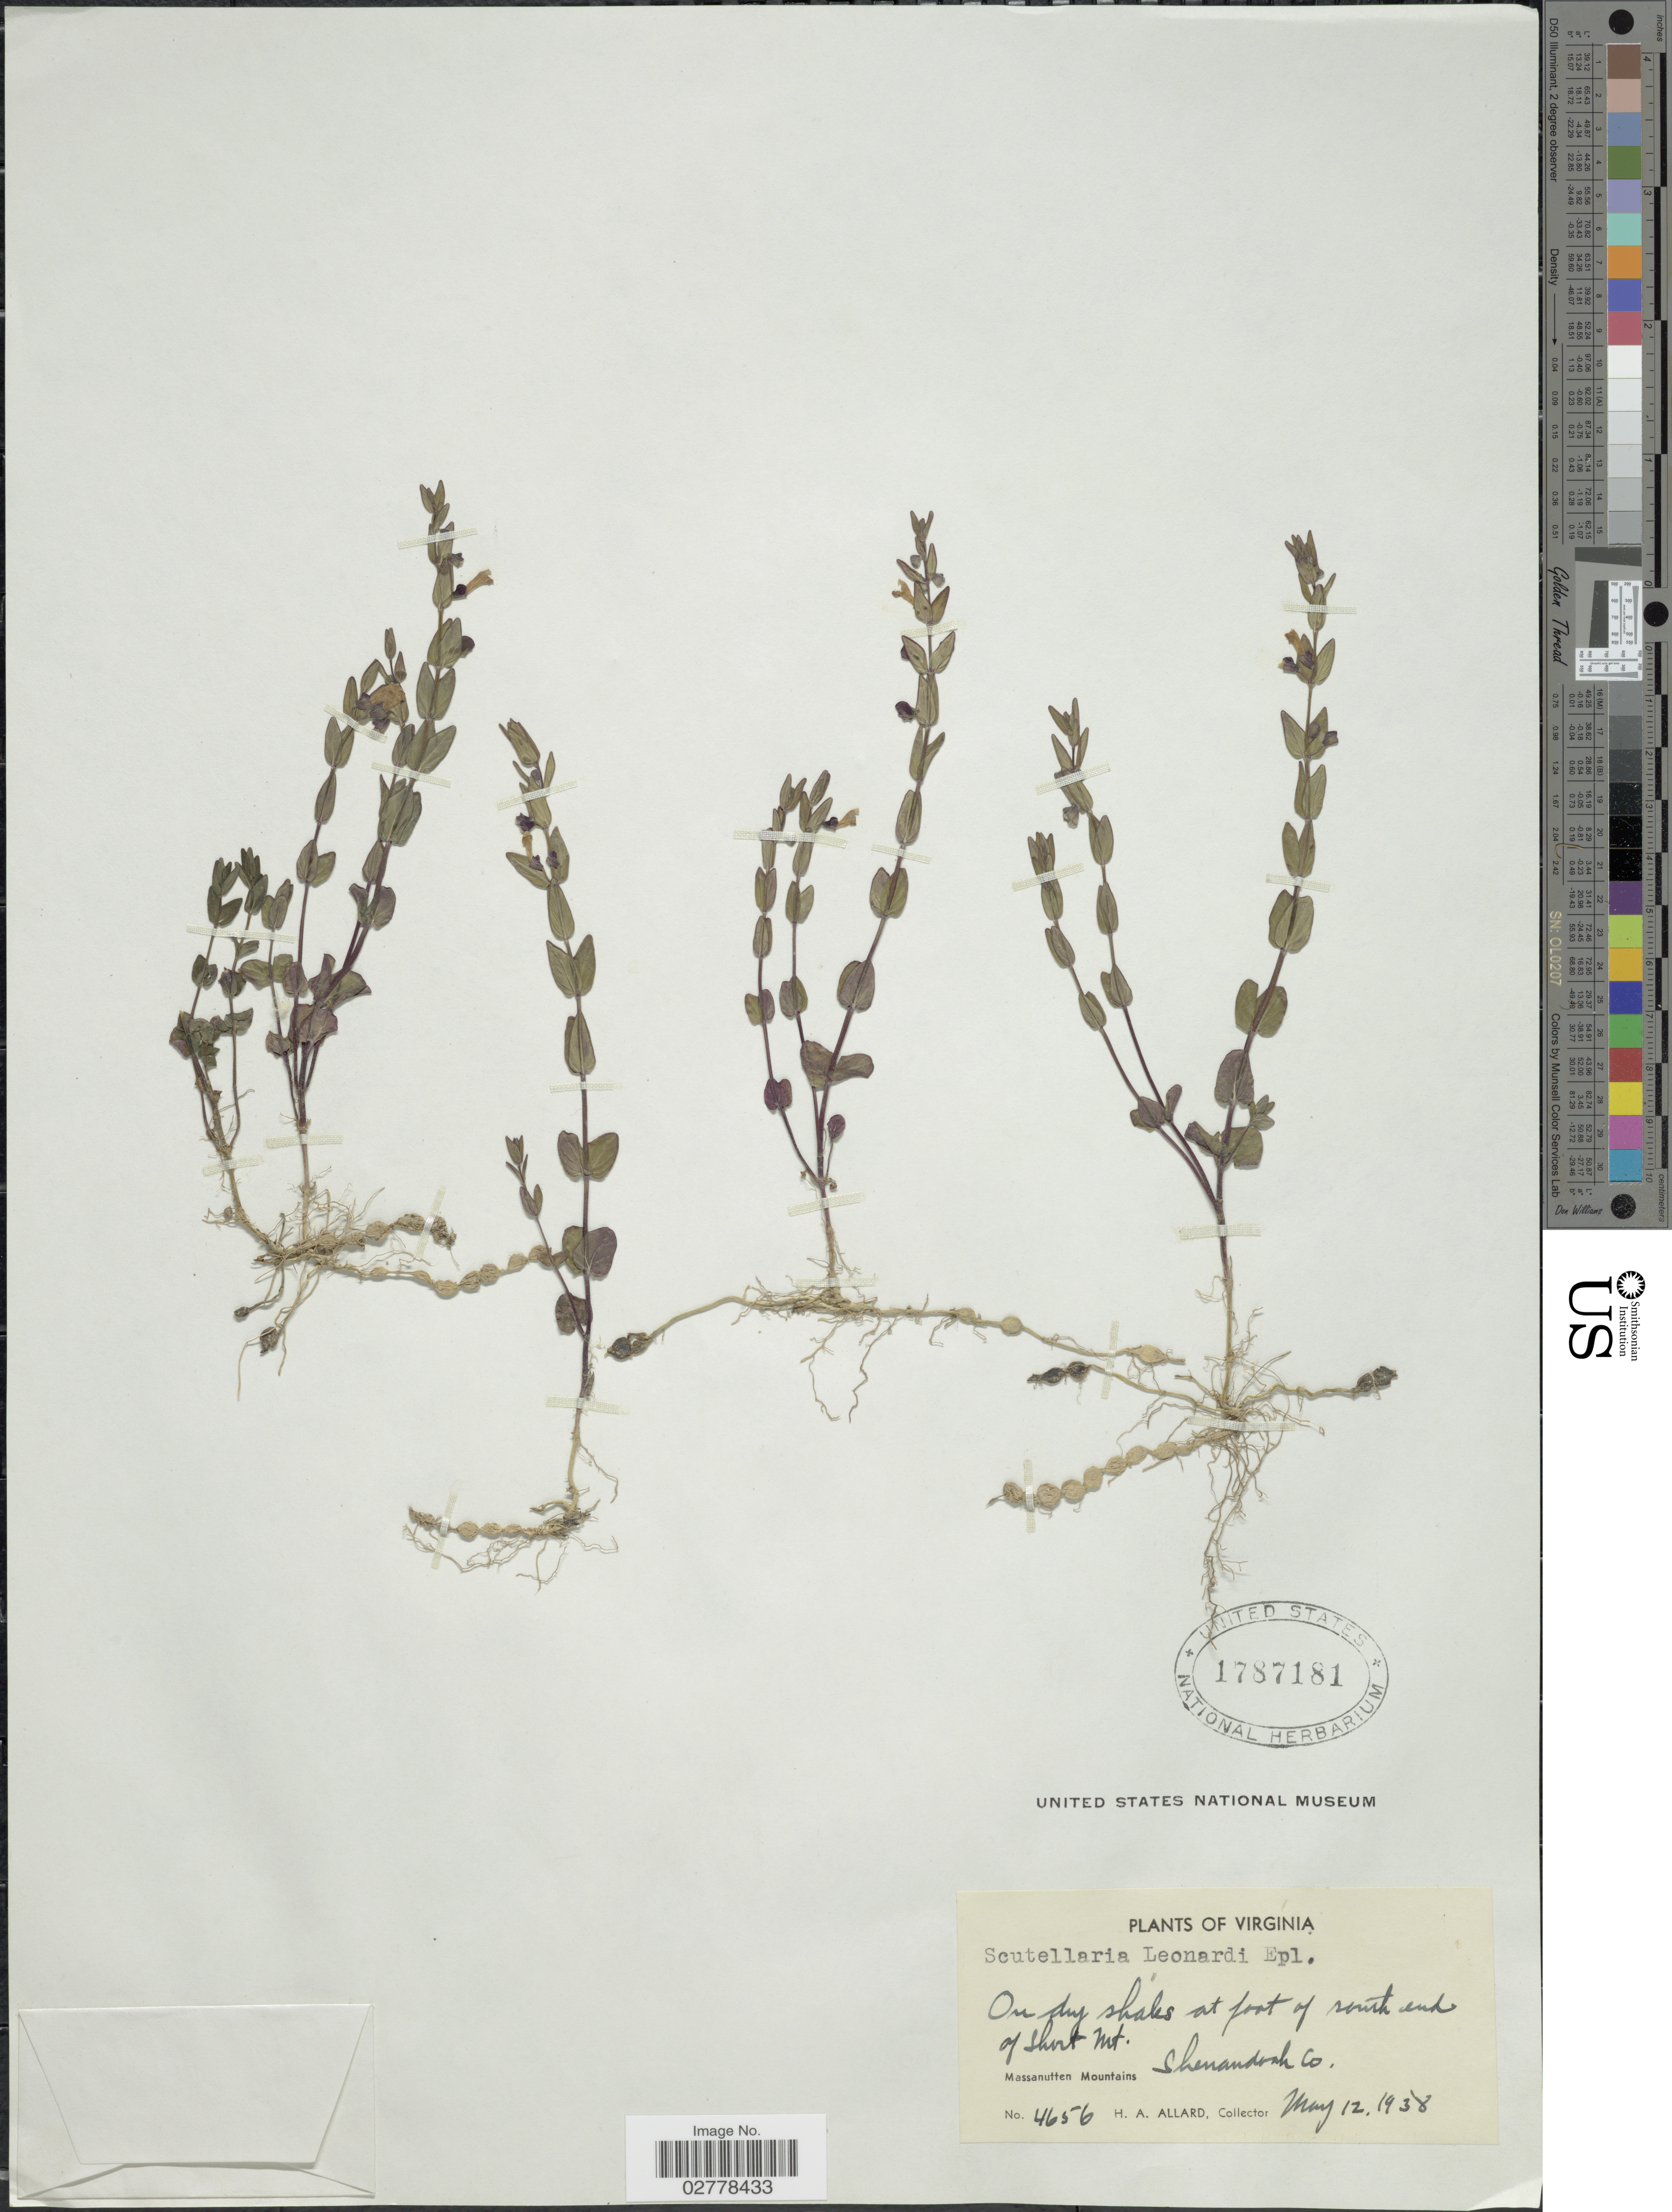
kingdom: Plantae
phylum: Tracheophyta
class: Magnoliopsida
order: Lamiales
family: Lamiaceae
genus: Scutellaria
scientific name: Scutellaria leonardii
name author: Epling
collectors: H. A. Allard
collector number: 4656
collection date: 1938-05-12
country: United States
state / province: Virginia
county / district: Shenandoah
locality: On dry shales at port of south end of Short Mt. Massanutten Mountains. Shenandoah Co.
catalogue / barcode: US 1787181